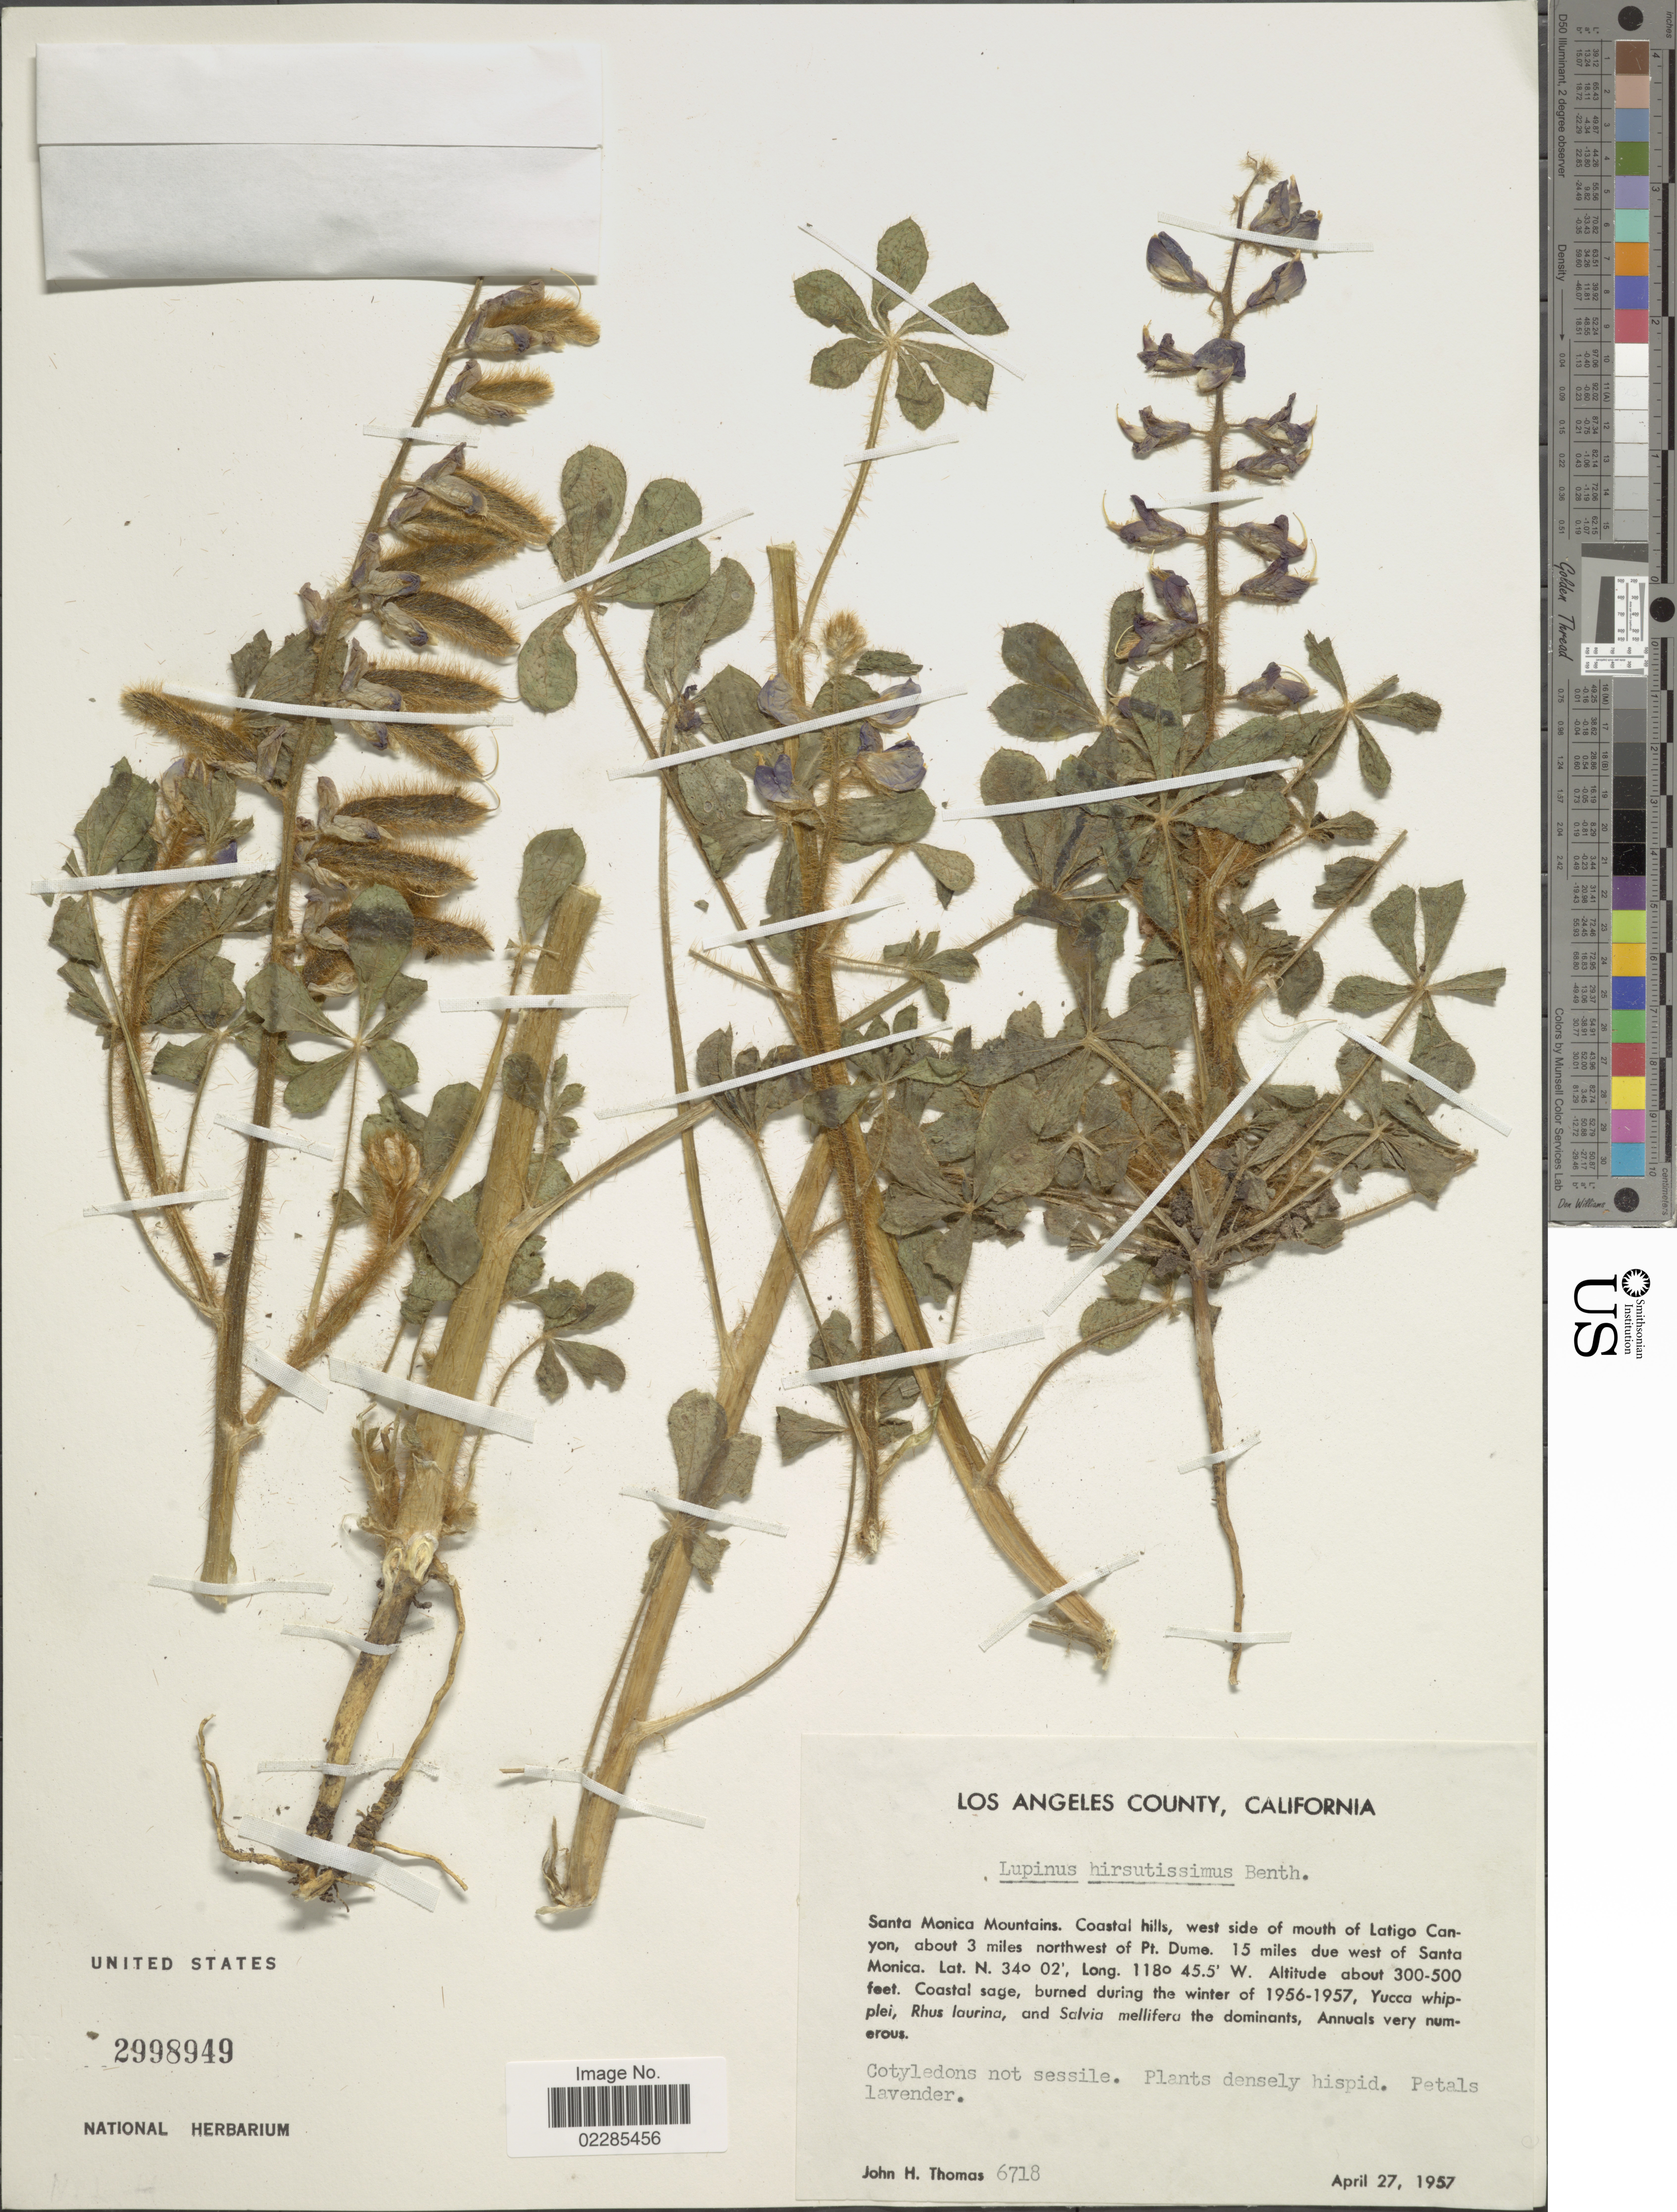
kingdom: Plantae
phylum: Tracheophyta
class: Magnoliopsida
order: Fabales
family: Fabaceae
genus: Lupinus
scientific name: Lupinus hirsutissimus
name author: Benth.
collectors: J. H. Thomas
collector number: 6718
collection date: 1957-04-27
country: United States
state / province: California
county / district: Los Angeles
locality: Los Angeles County, Santa Monica Mountains. Coastal hills, west side of mouth of Latigo Canyon, about 3 miles northwest of Pt Dume. 15 miles due west of Santa Monica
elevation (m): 91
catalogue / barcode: US 2998949